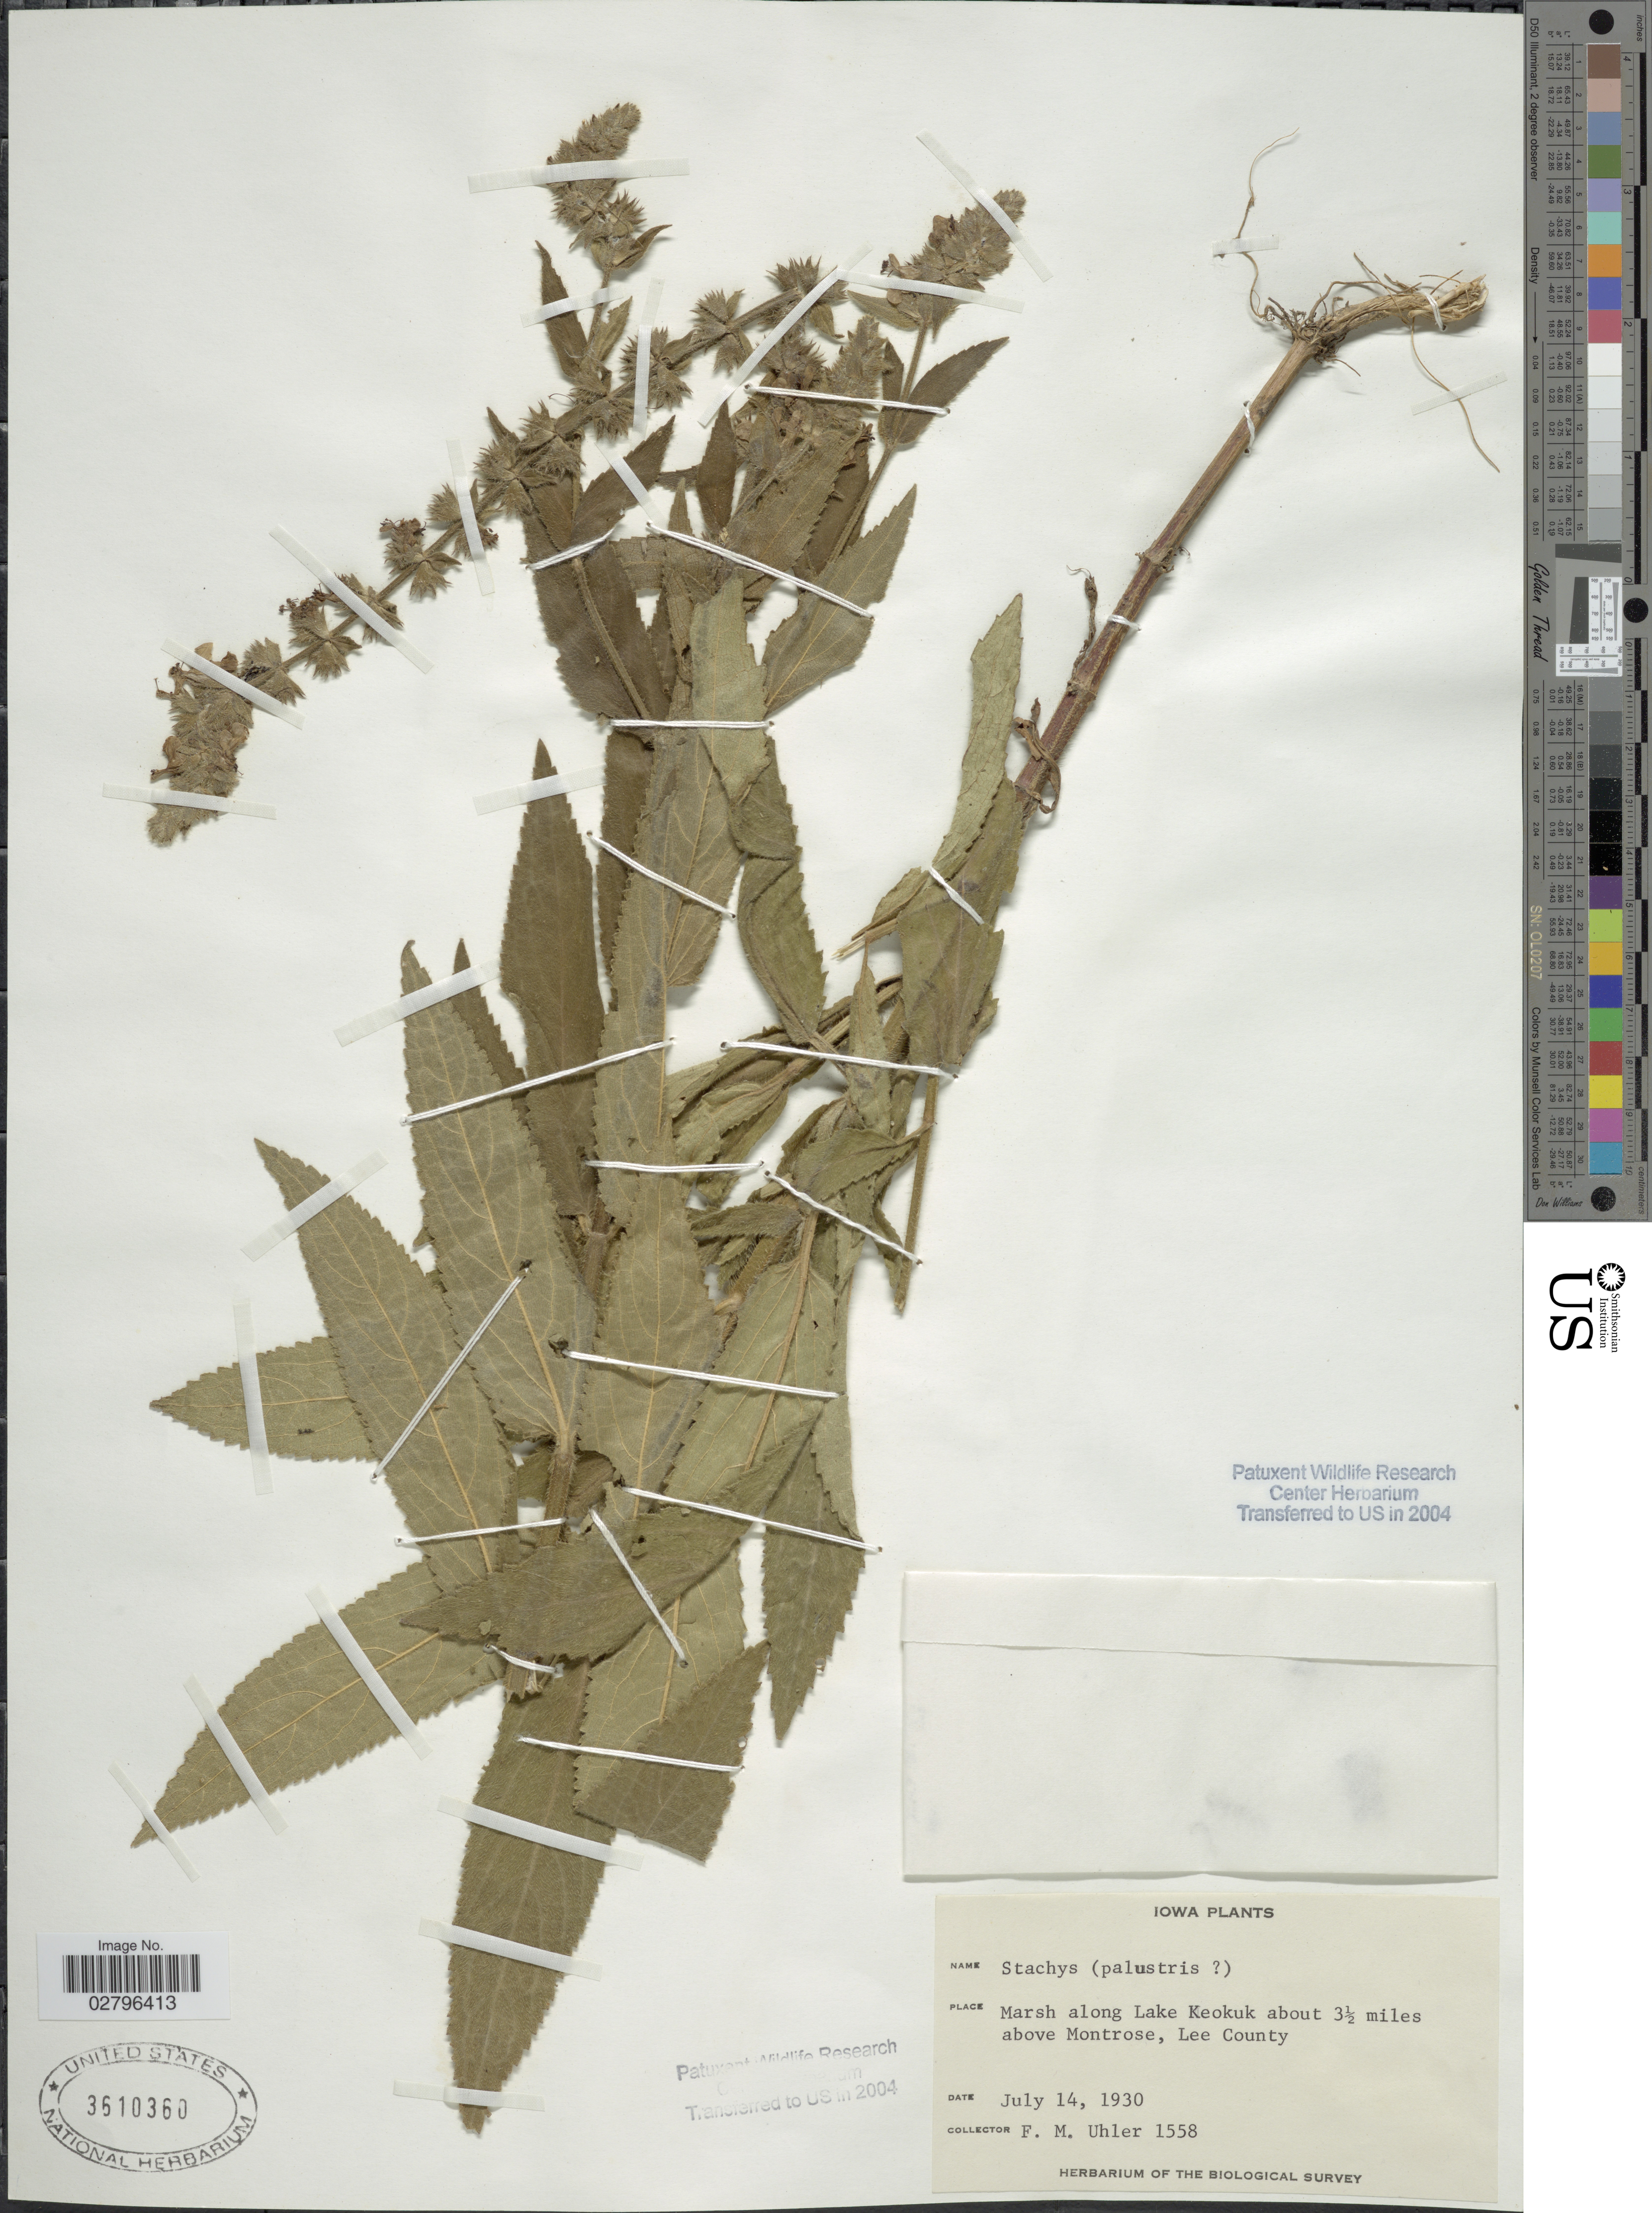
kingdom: Plantae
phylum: Tracheophyta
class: Magnoliopsida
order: Lamiales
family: Lamiaceae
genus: Stachys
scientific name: Stachys palustris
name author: L.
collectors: F. M. Uhler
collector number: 1558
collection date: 1930-07-14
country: United States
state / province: Iowa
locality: Marsh along Lake Keokuk about 3½ miles above Montrose, Lee County.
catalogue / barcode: US 3610360